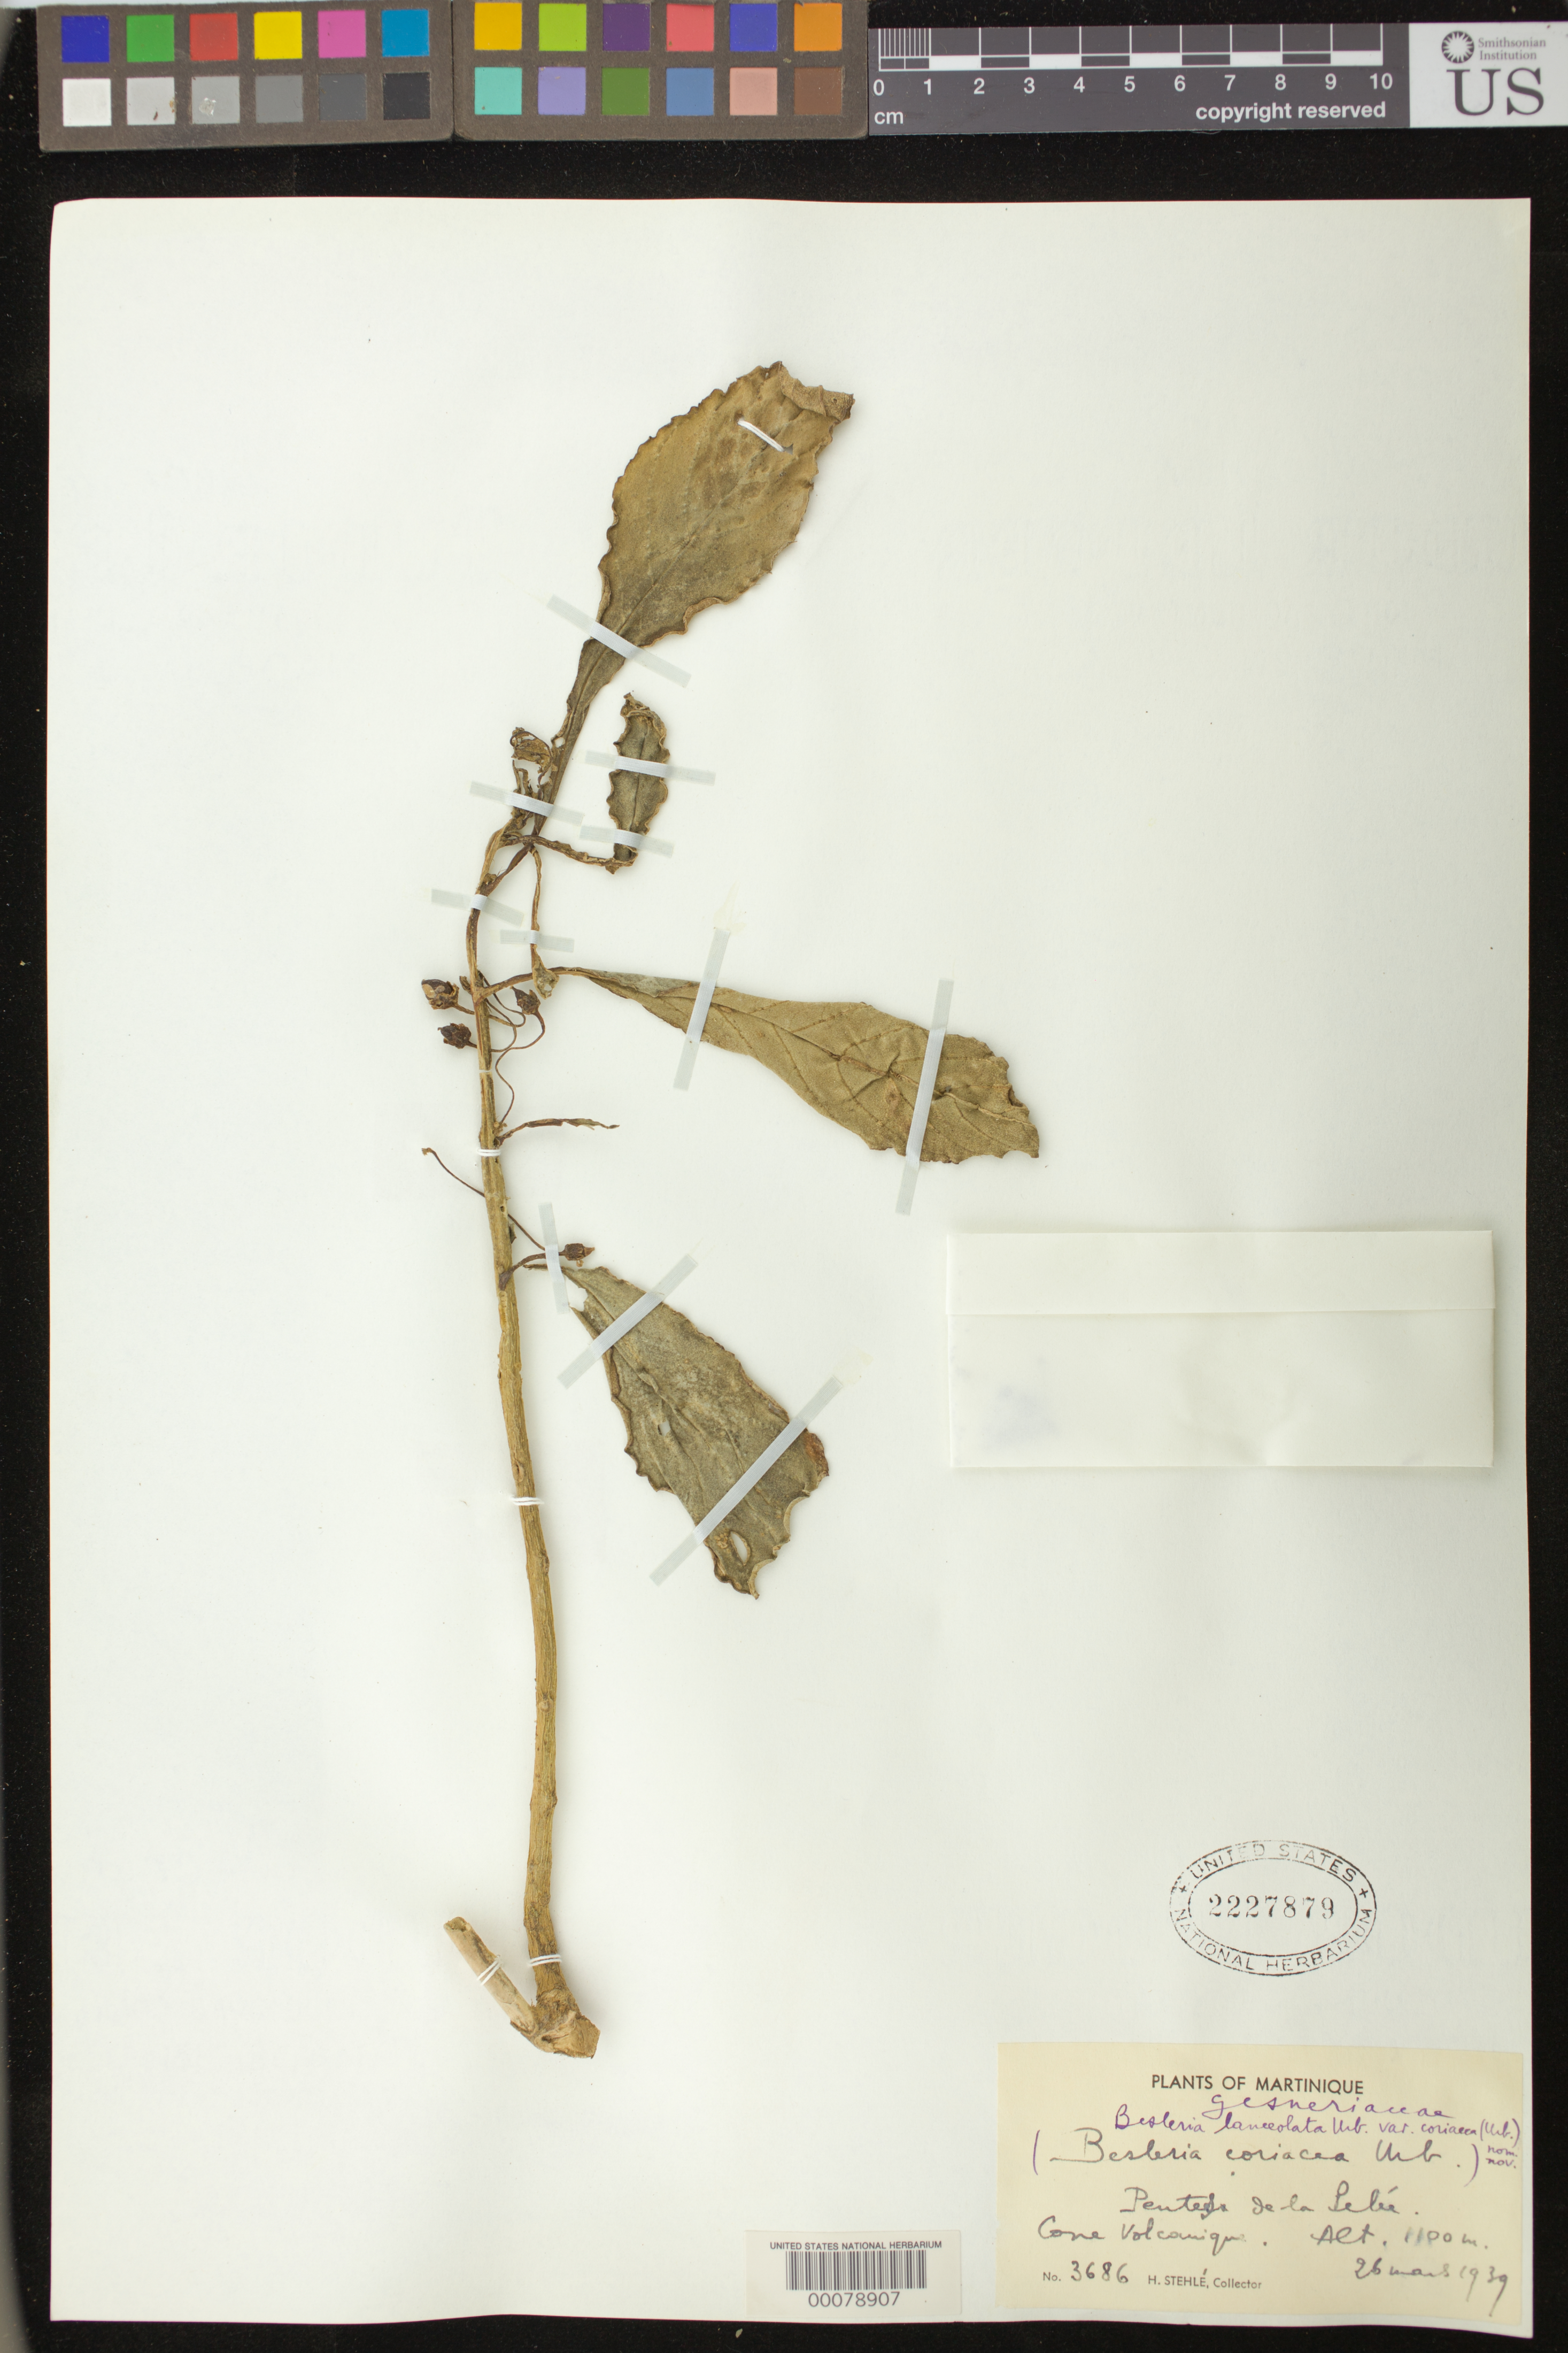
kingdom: Plantae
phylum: Tracheophyta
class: Magnoliopsida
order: Lamiales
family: Gesneriaceae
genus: Besleria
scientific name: Besleria lanceolata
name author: Urb.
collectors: H. Stehlé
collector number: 3686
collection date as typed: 26 Mar 1939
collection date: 1939-03-26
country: Martinique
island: Martinique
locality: Pelee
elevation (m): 1100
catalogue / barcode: US 2227879